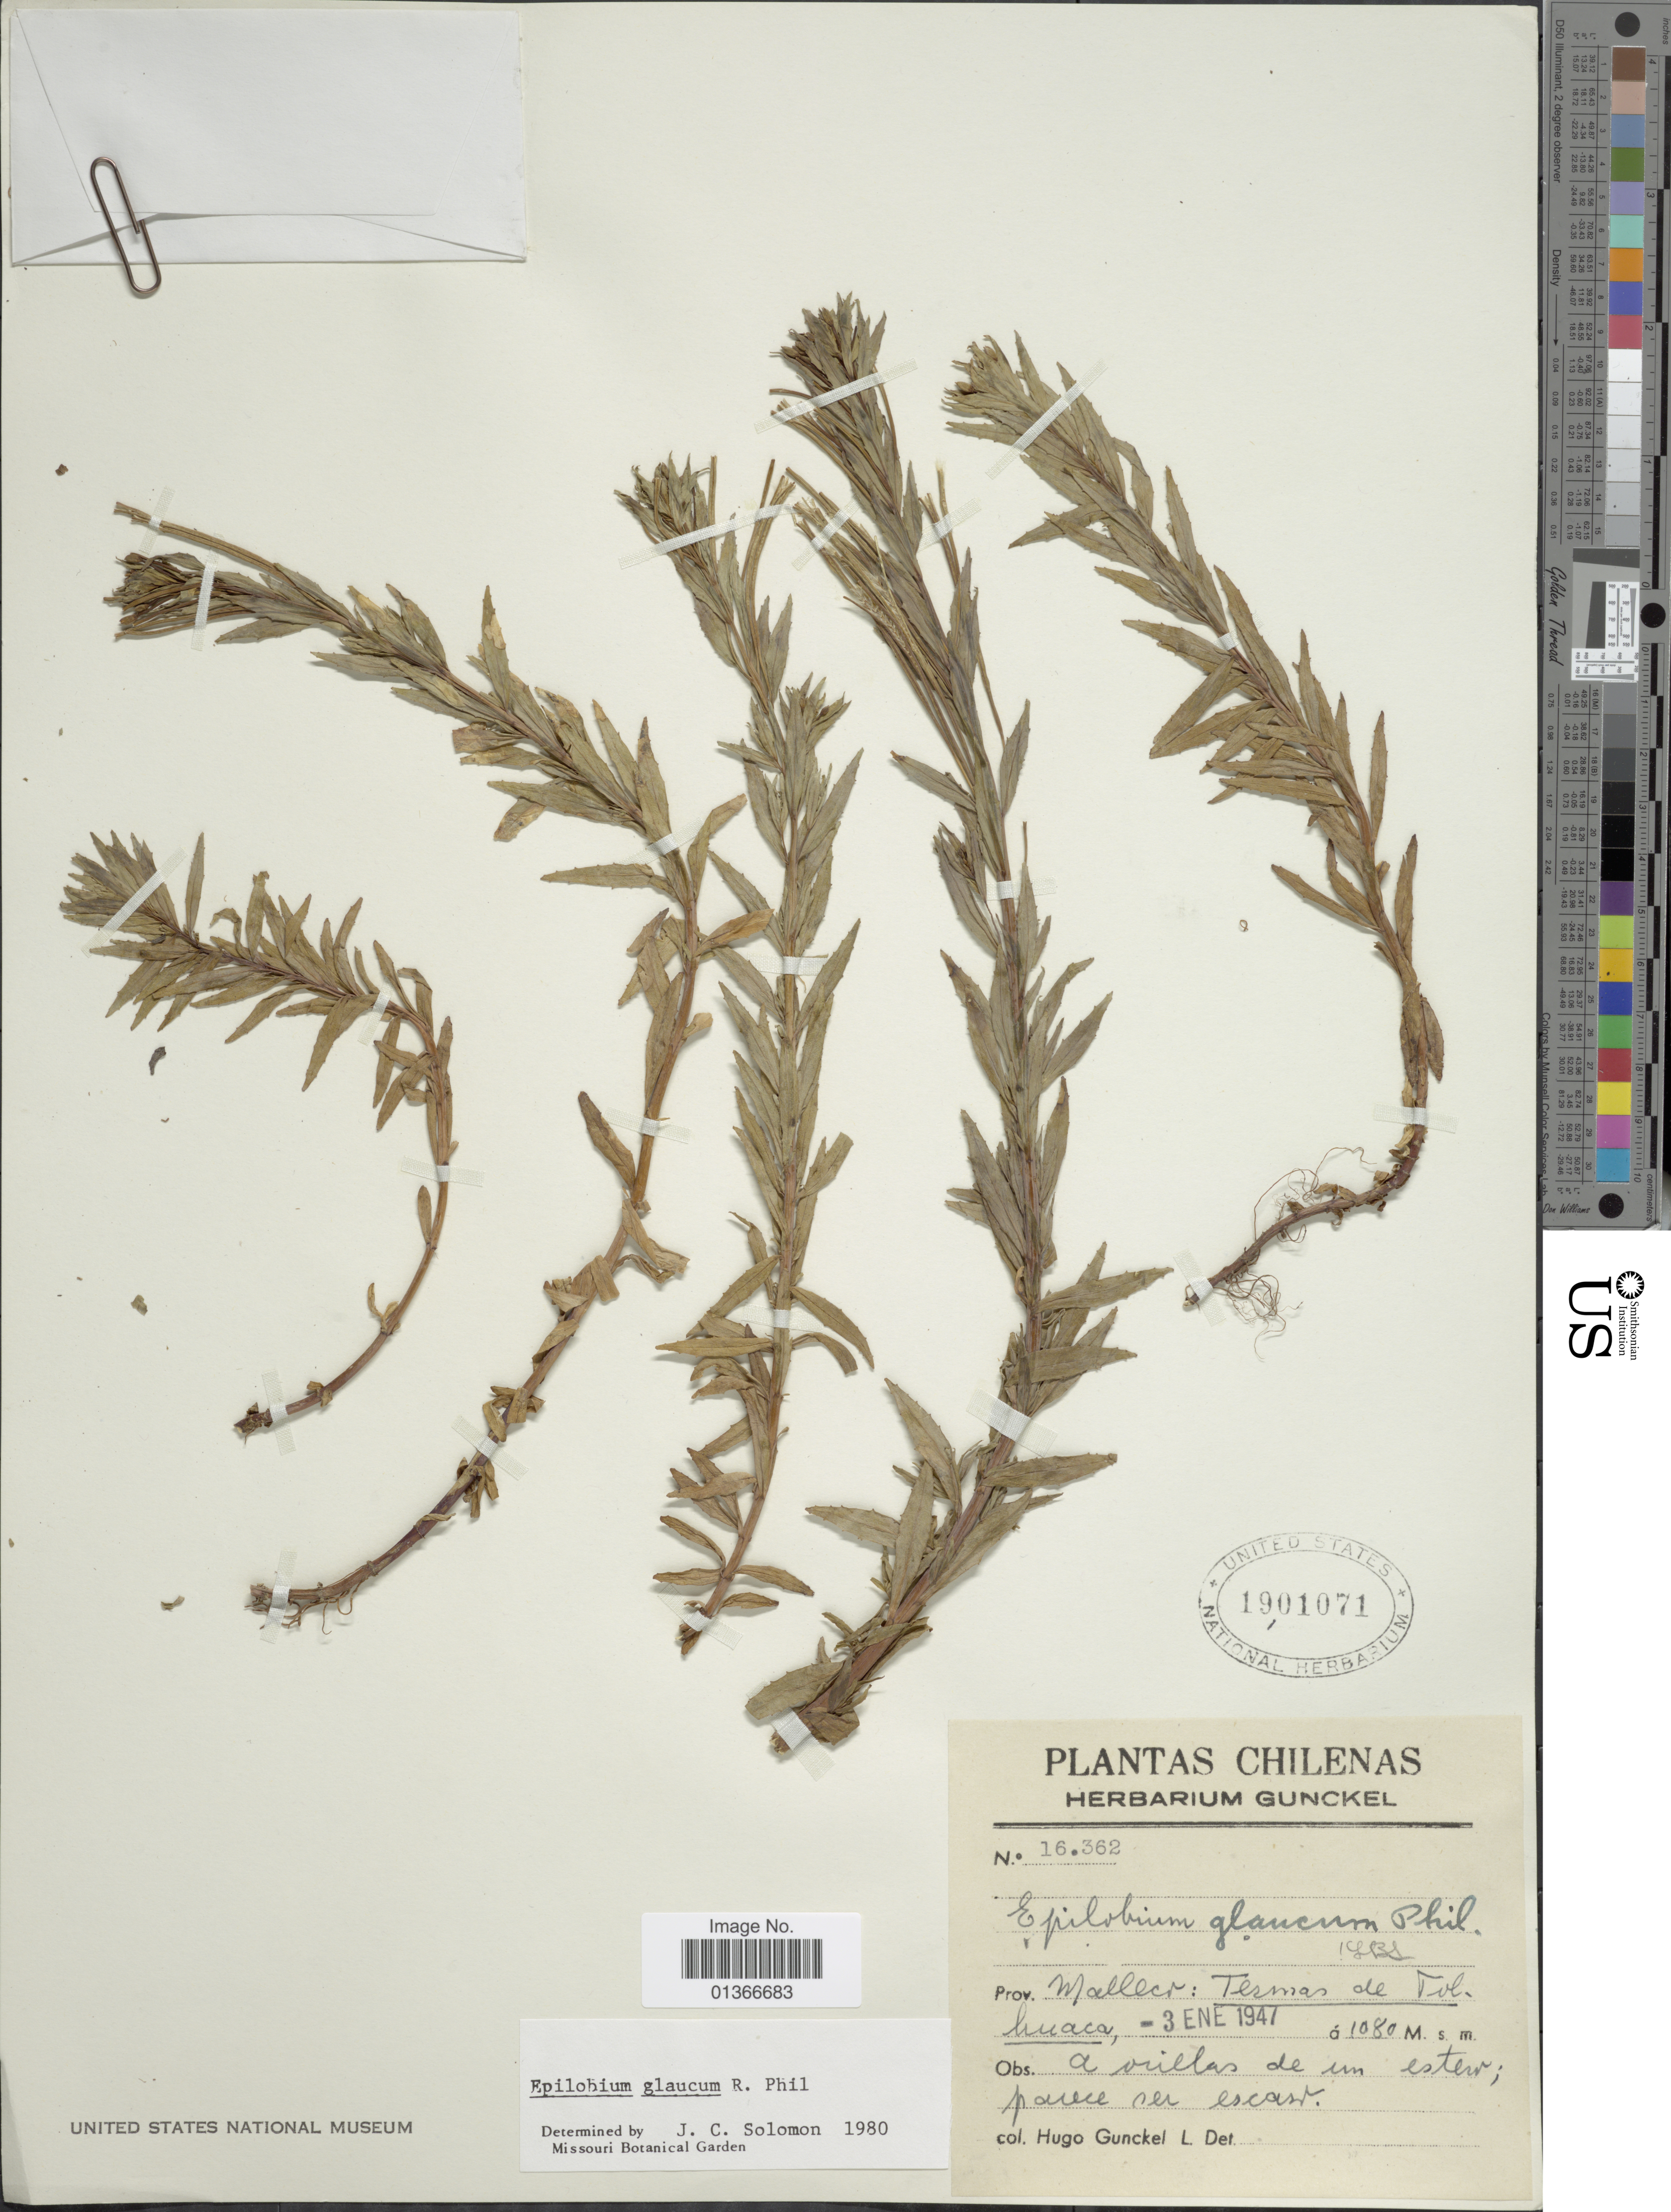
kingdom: Plantae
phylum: Tracheophyta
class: Magnoliopsida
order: Myrtales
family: Onagraceae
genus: Epilobium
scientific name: Epilobium glaucum Howell, nom. illeg.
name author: Howell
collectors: H. Gunckel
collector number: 16362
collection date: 1947-01-03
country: Chile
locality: Prov. Malleco: Termas de Tolhuaca.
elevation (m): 1080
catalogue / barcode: US 1901071